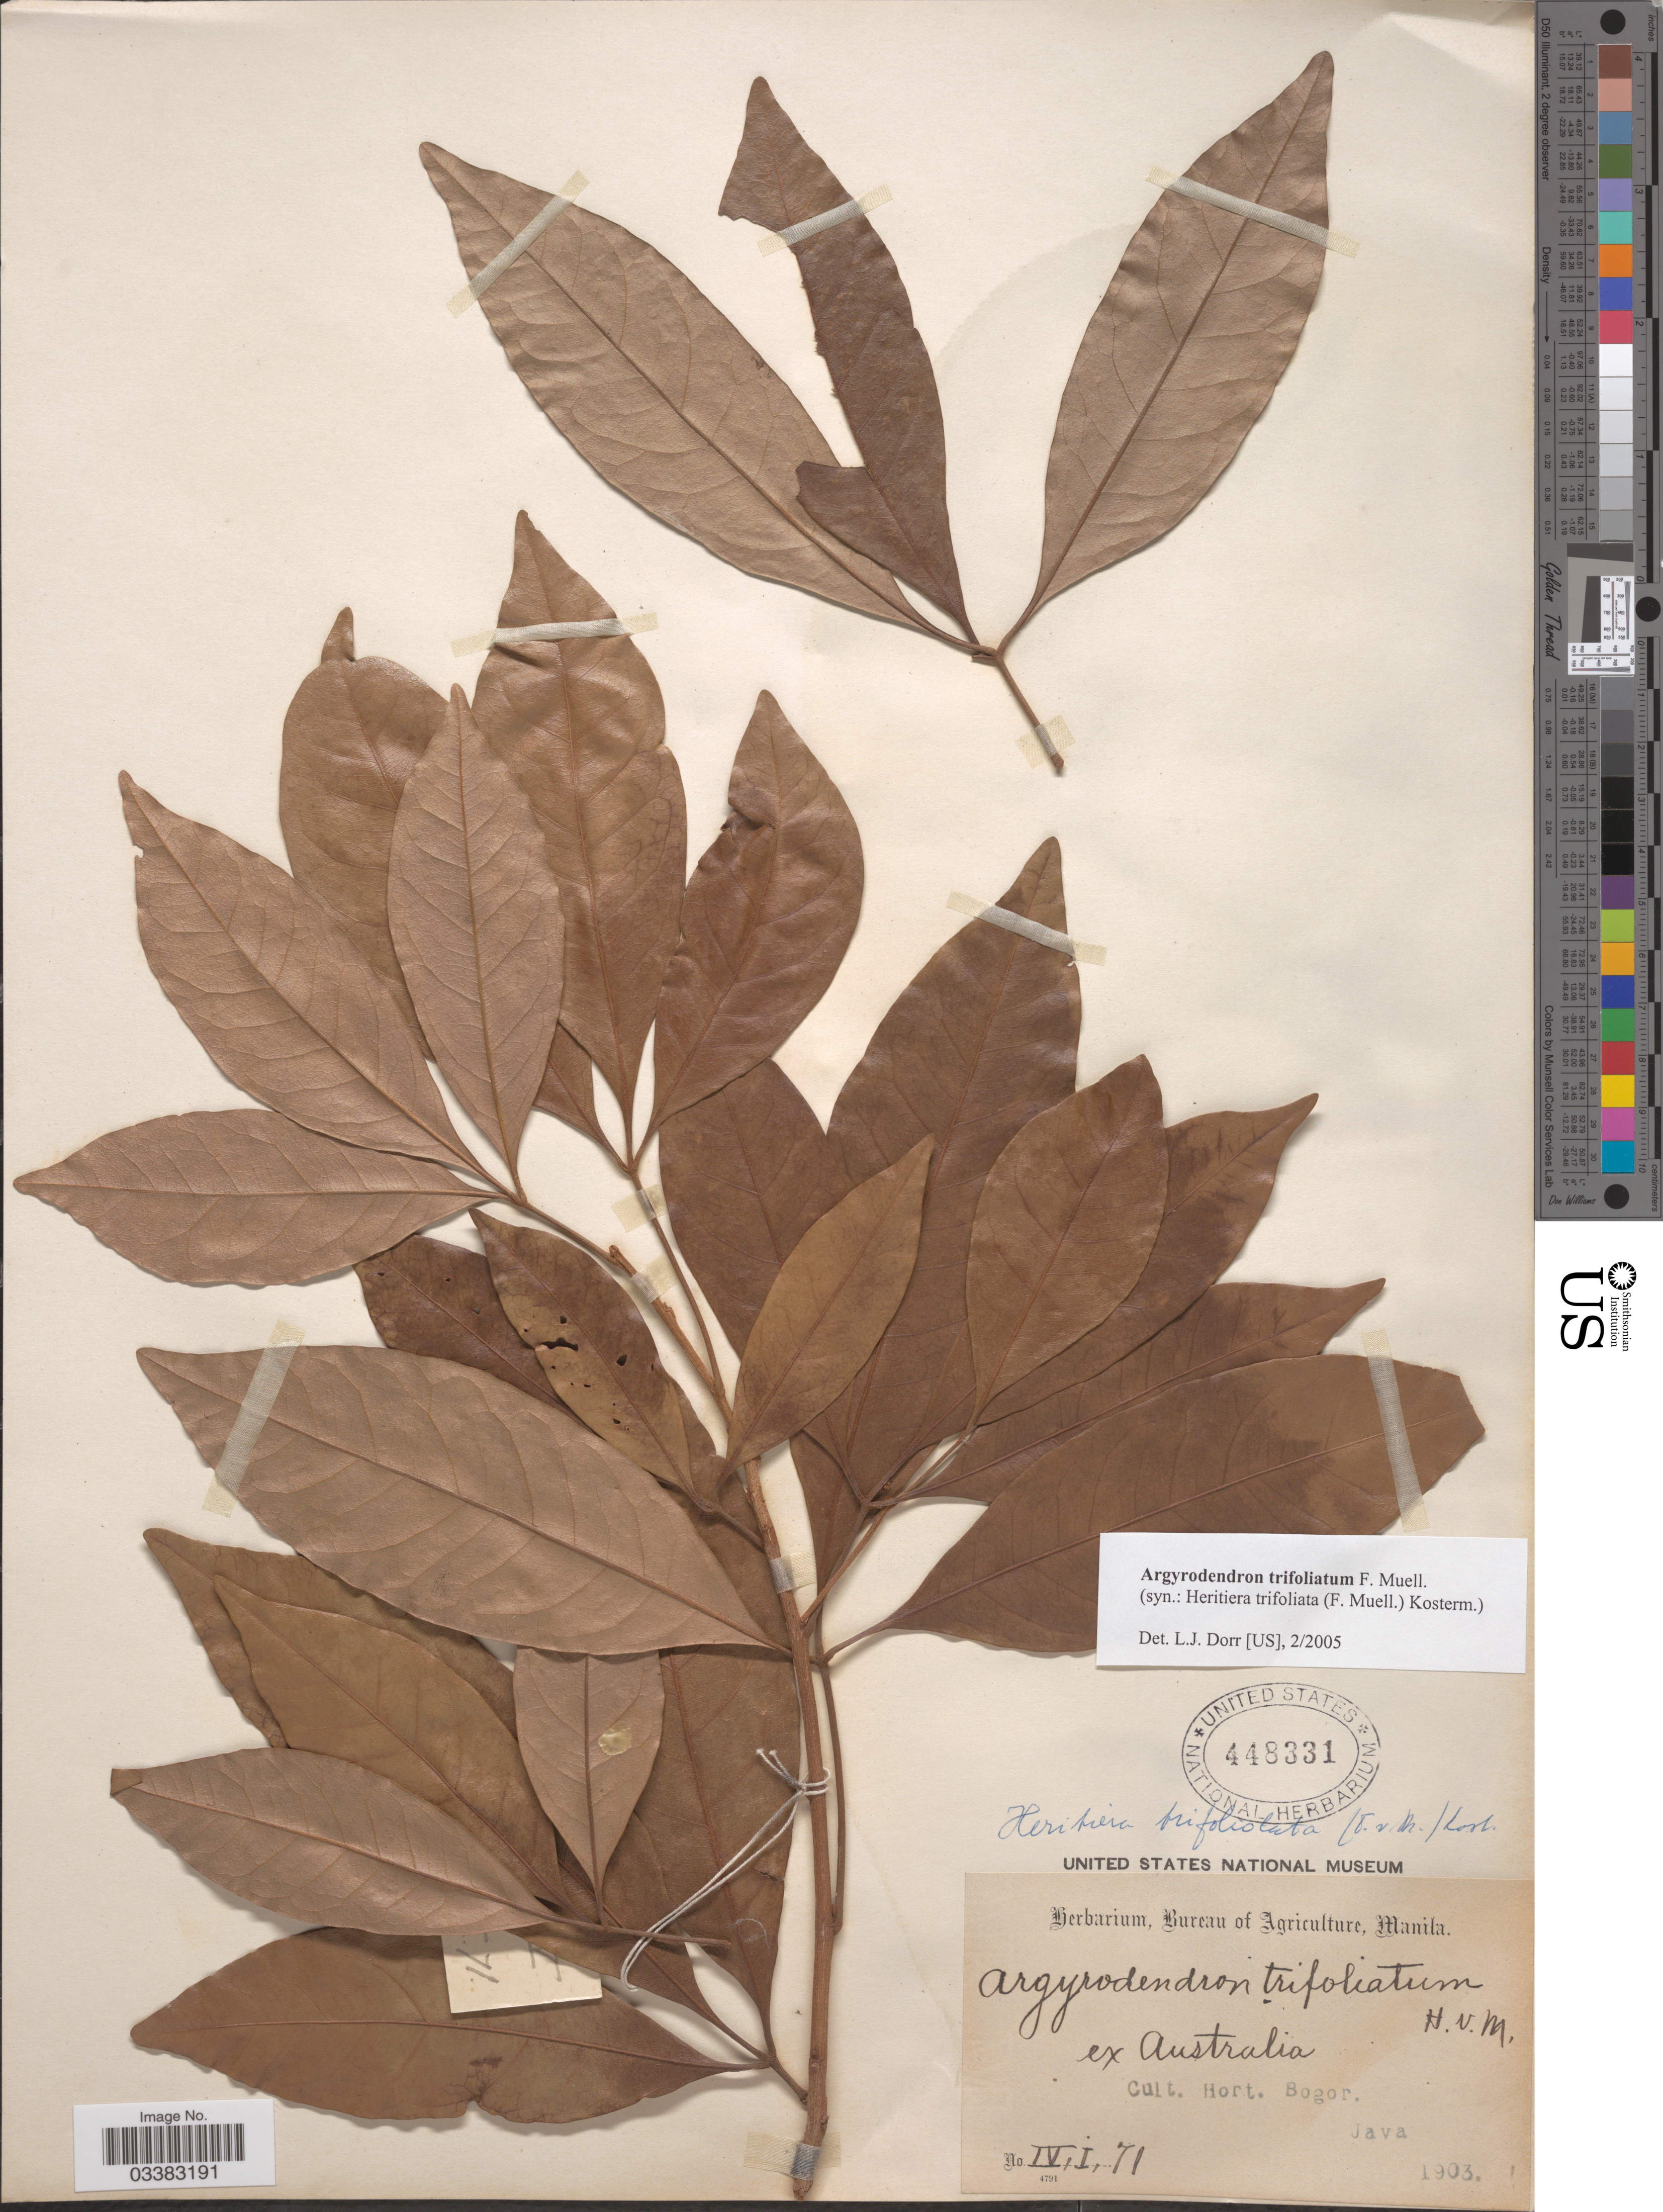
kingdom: Plantae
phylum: Tracheophyta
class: Magnoliopsida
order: Malvales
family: Malvaceae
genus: Argyrodendron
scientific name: Argyrodendron trifoliolatum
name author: F. Muell.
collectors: ex Herb. Bur. Agric. Manila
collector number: IV, I, 71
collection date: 1903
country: Indonesia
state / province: Java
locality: Cult. Hort. Bogor. Java.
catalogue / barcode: US 448331